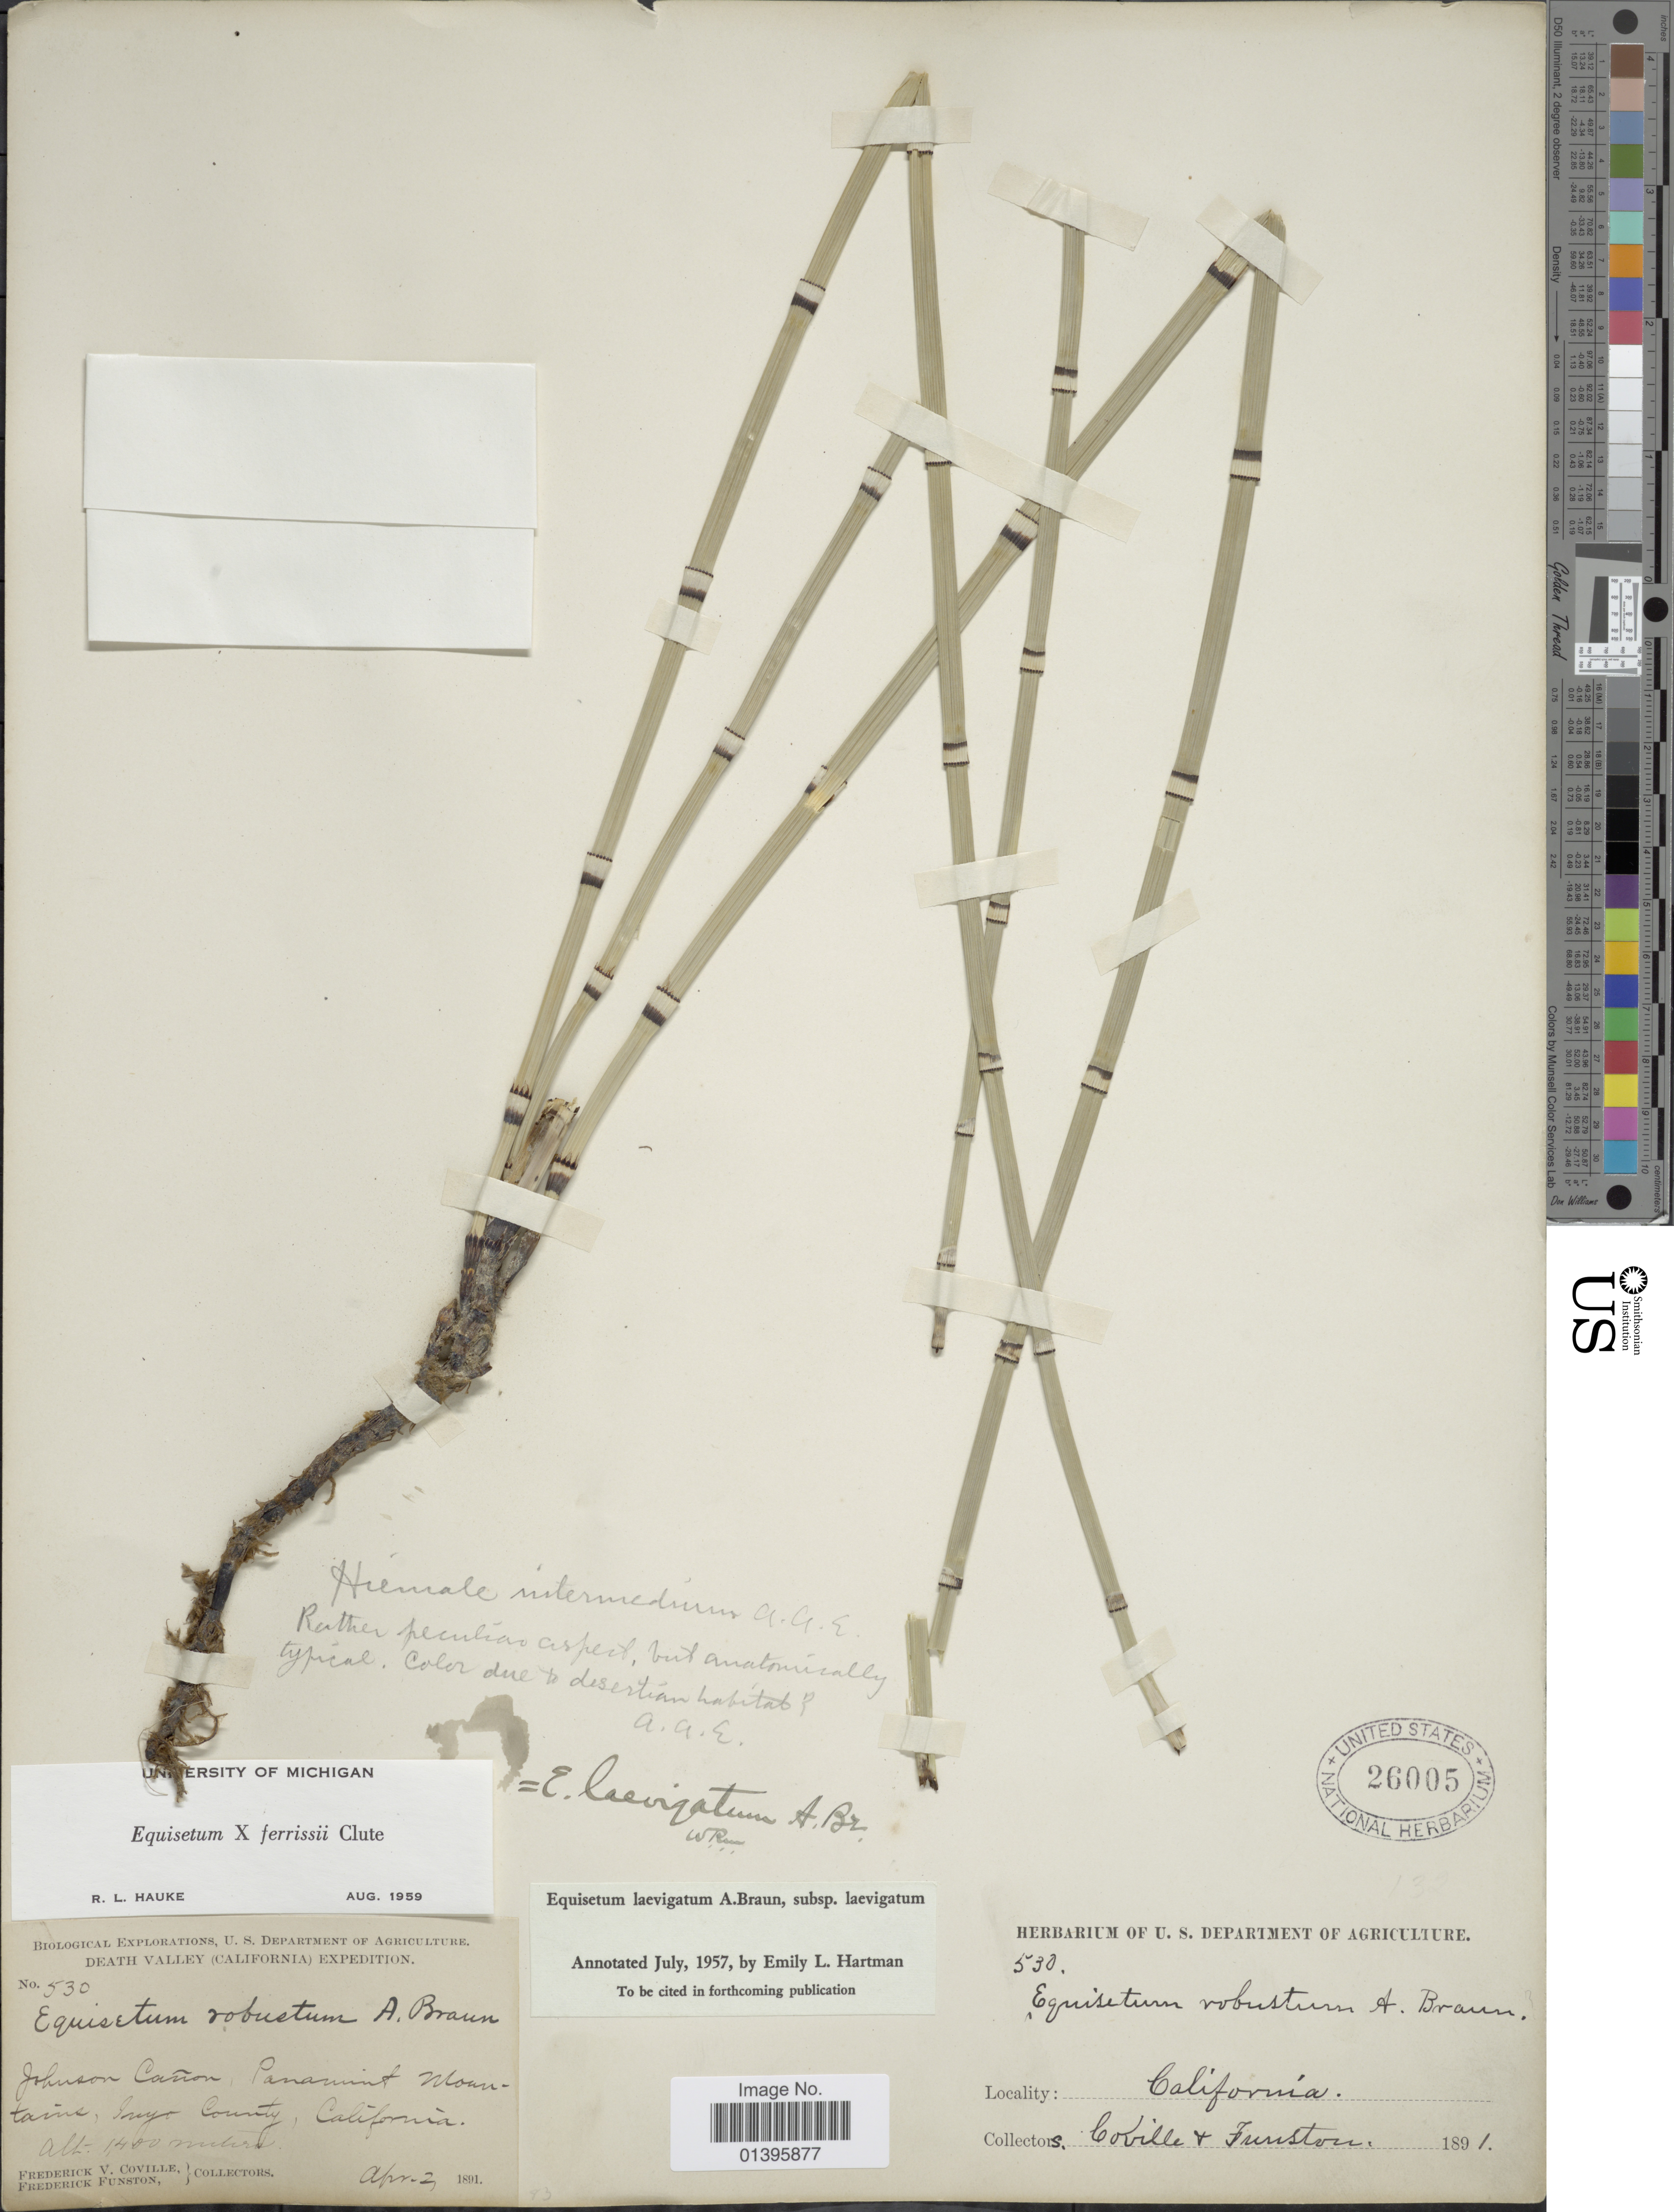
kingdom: Plantae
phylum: Tracheophyta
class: Polypodiopsida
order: Equisetales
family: Equisetaceae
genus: Equisetum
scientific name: Equisetum x ferrissii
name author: Clute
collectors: F. V. Coville & F. Funston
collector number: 530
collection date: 1891-04-02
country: United States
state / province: California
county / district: Inyo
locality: Johnson Cañon, Panamint Mountains, Inyo County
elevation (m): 1400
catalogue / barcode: US 26005